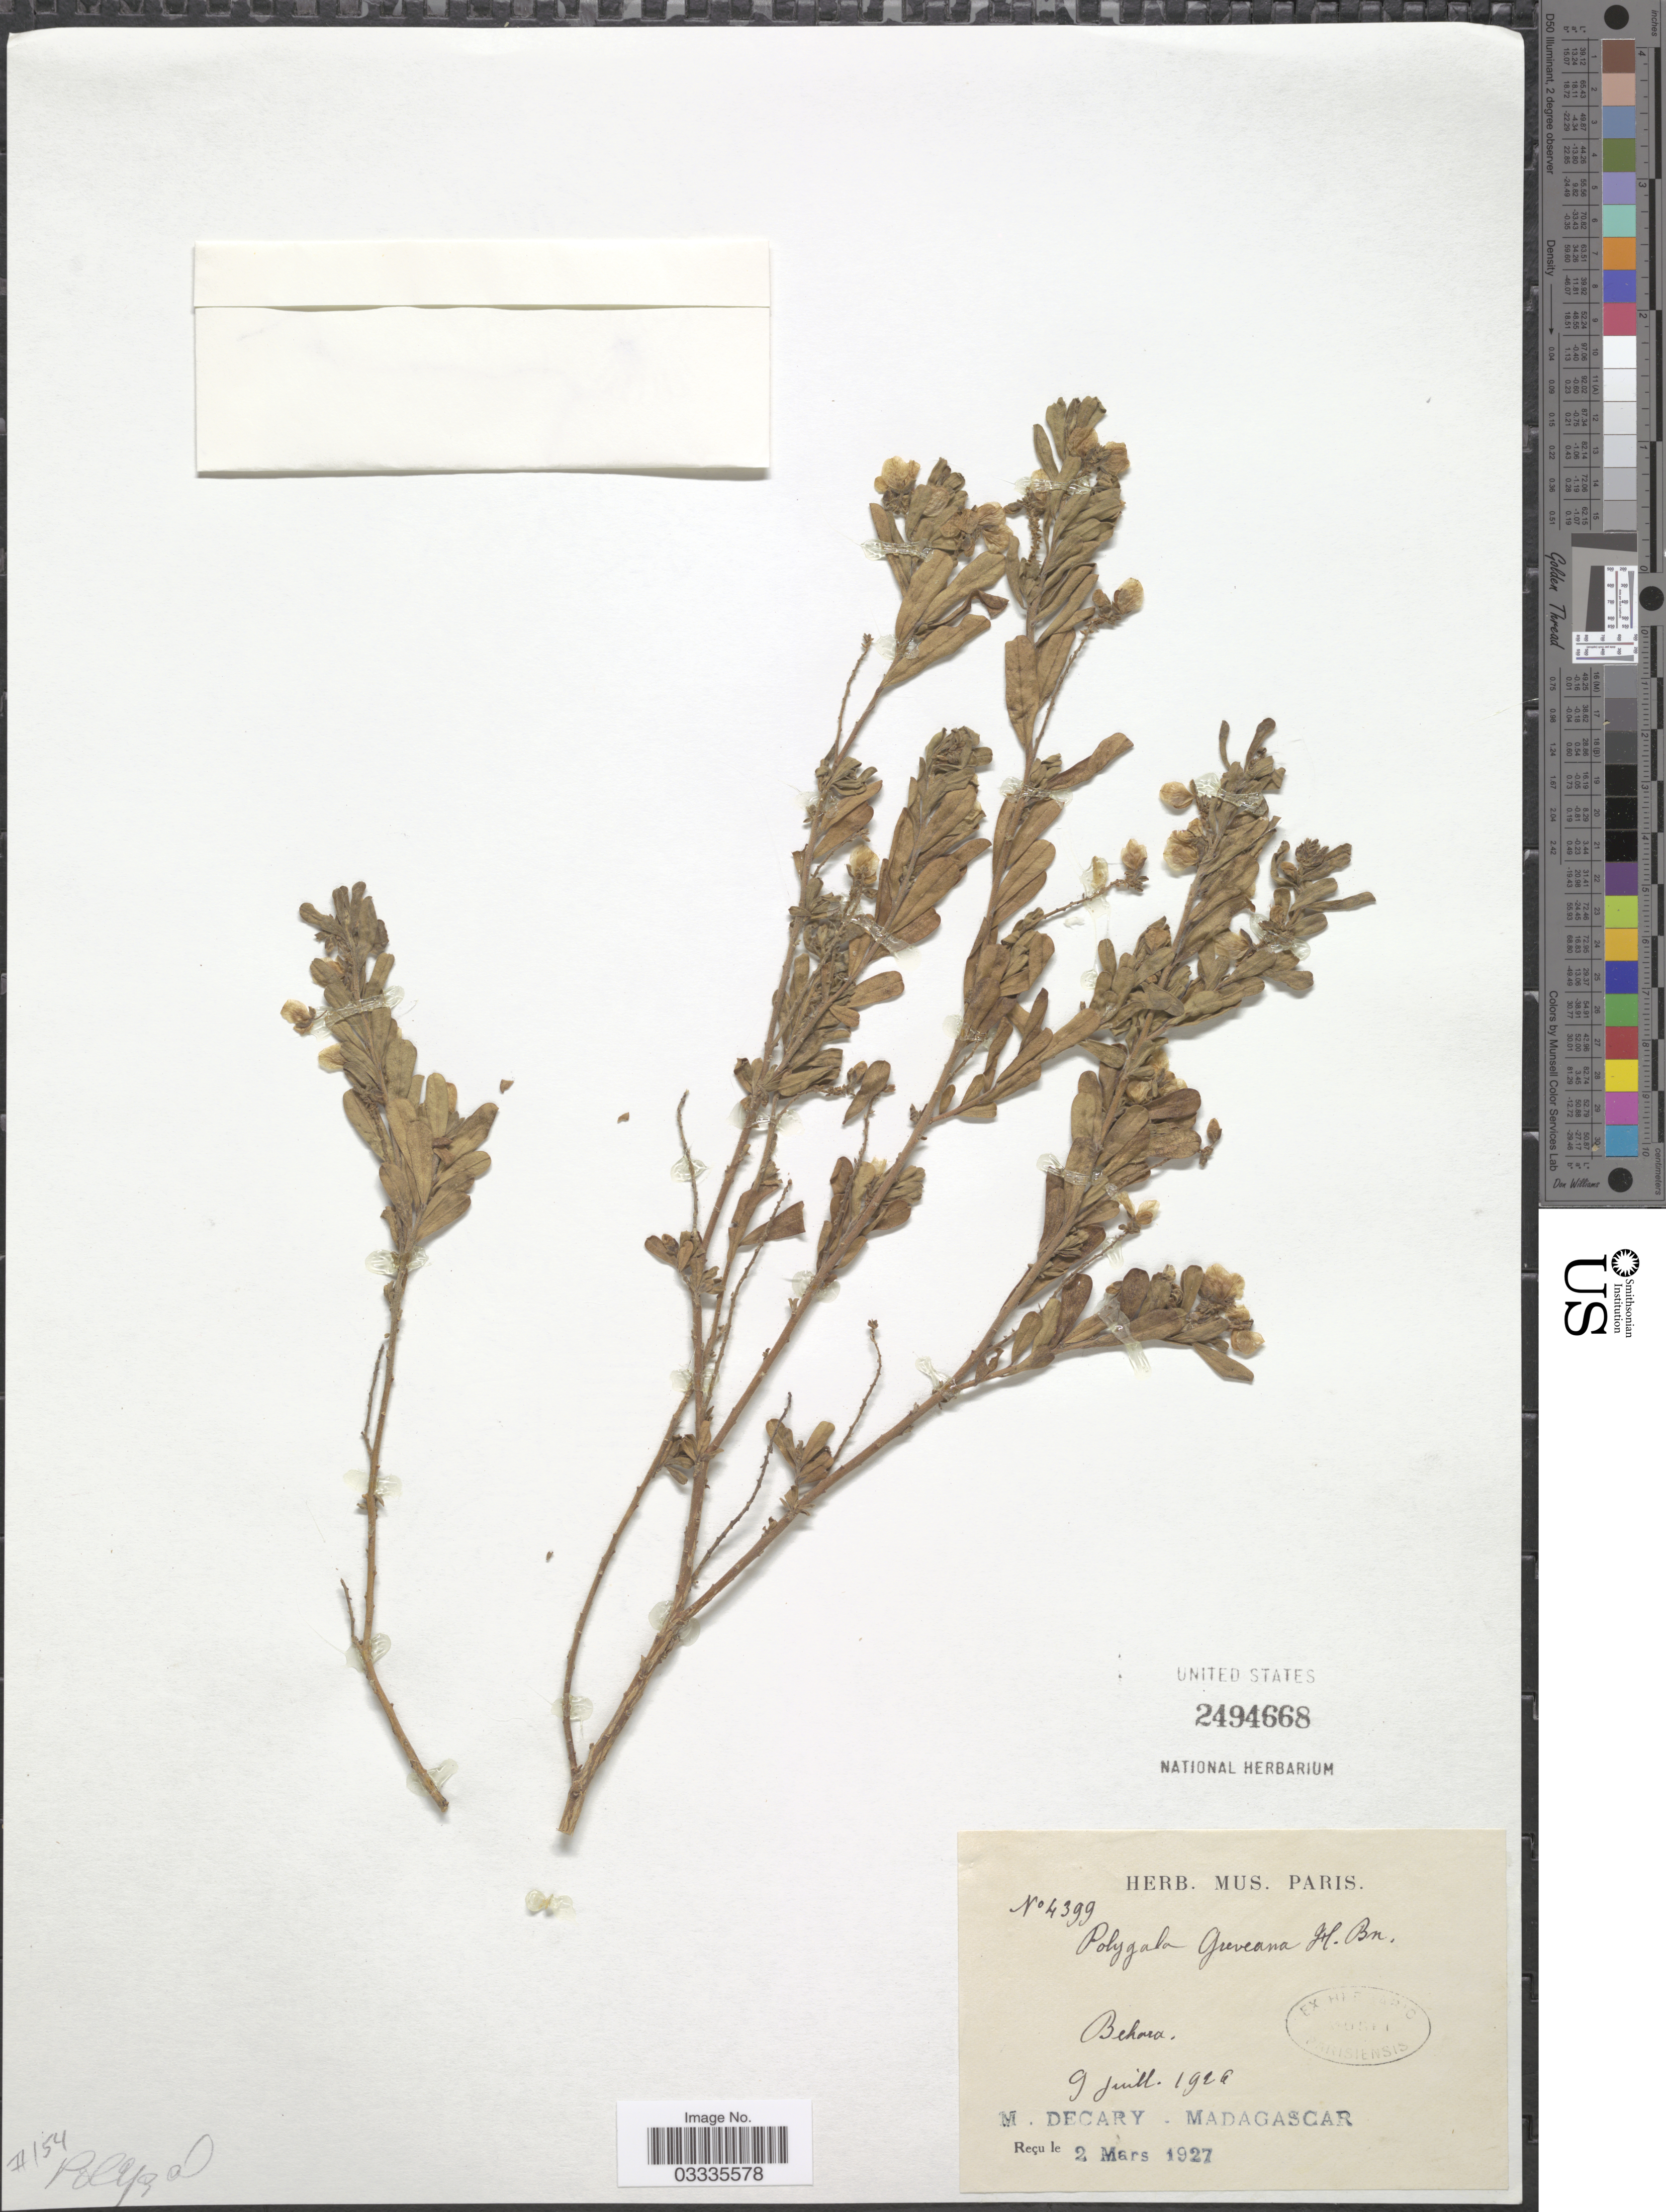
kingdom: Plantae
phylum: Tracheophyta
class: Magnoliopsida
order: Fabales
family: Polygalaceae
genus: Polygala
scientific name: Polygala greveana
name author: Baill.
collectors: R. Decary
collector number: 4399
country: Madagascar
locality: Behara.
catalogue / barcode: US 2494668